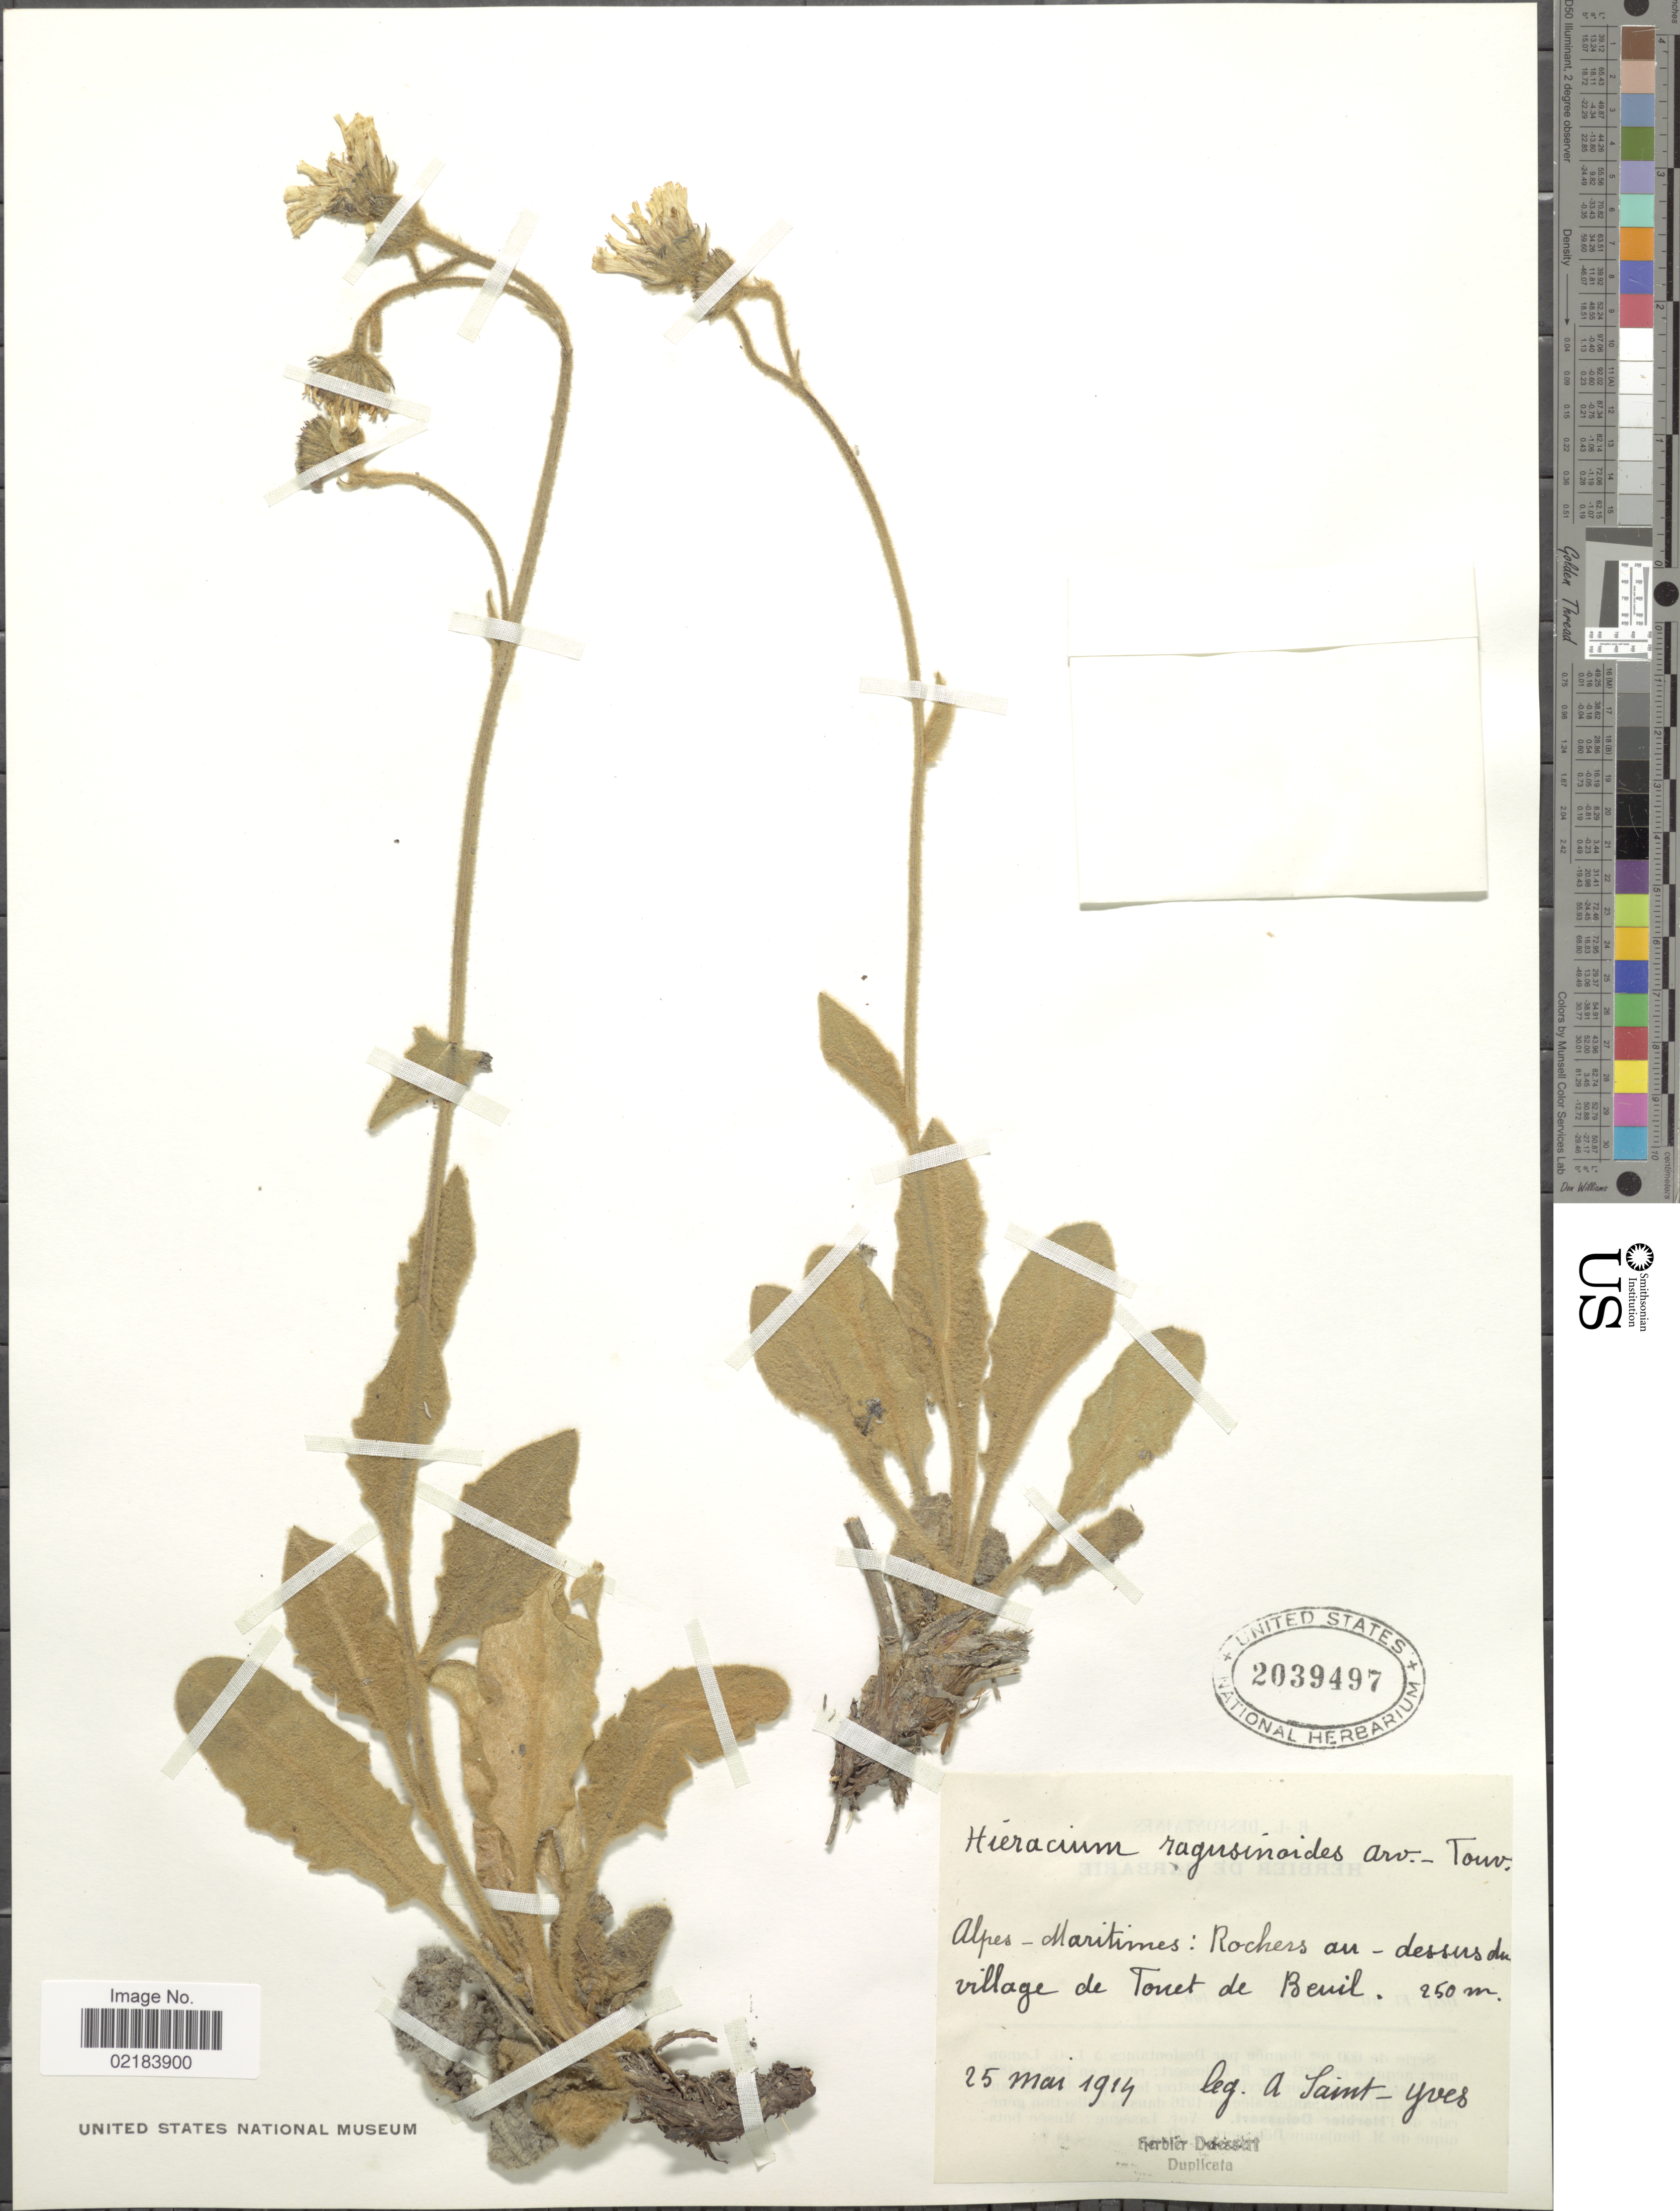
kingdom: Plantae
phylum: Tracheophyta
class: Magnoliopsida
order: Asterales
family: Asteraceae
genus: Hieracium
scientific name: Hieracium tomentosum subsp. ragusinoides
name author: (Arvet-Touvet & St.-Yves) Greuter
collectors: A. Saint-Yves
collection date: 1914-05-25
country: France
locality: Alpes-Maritimes: Rochers au-dessus du village de Touet de Beuil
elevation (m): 250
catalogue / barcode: US 2039497